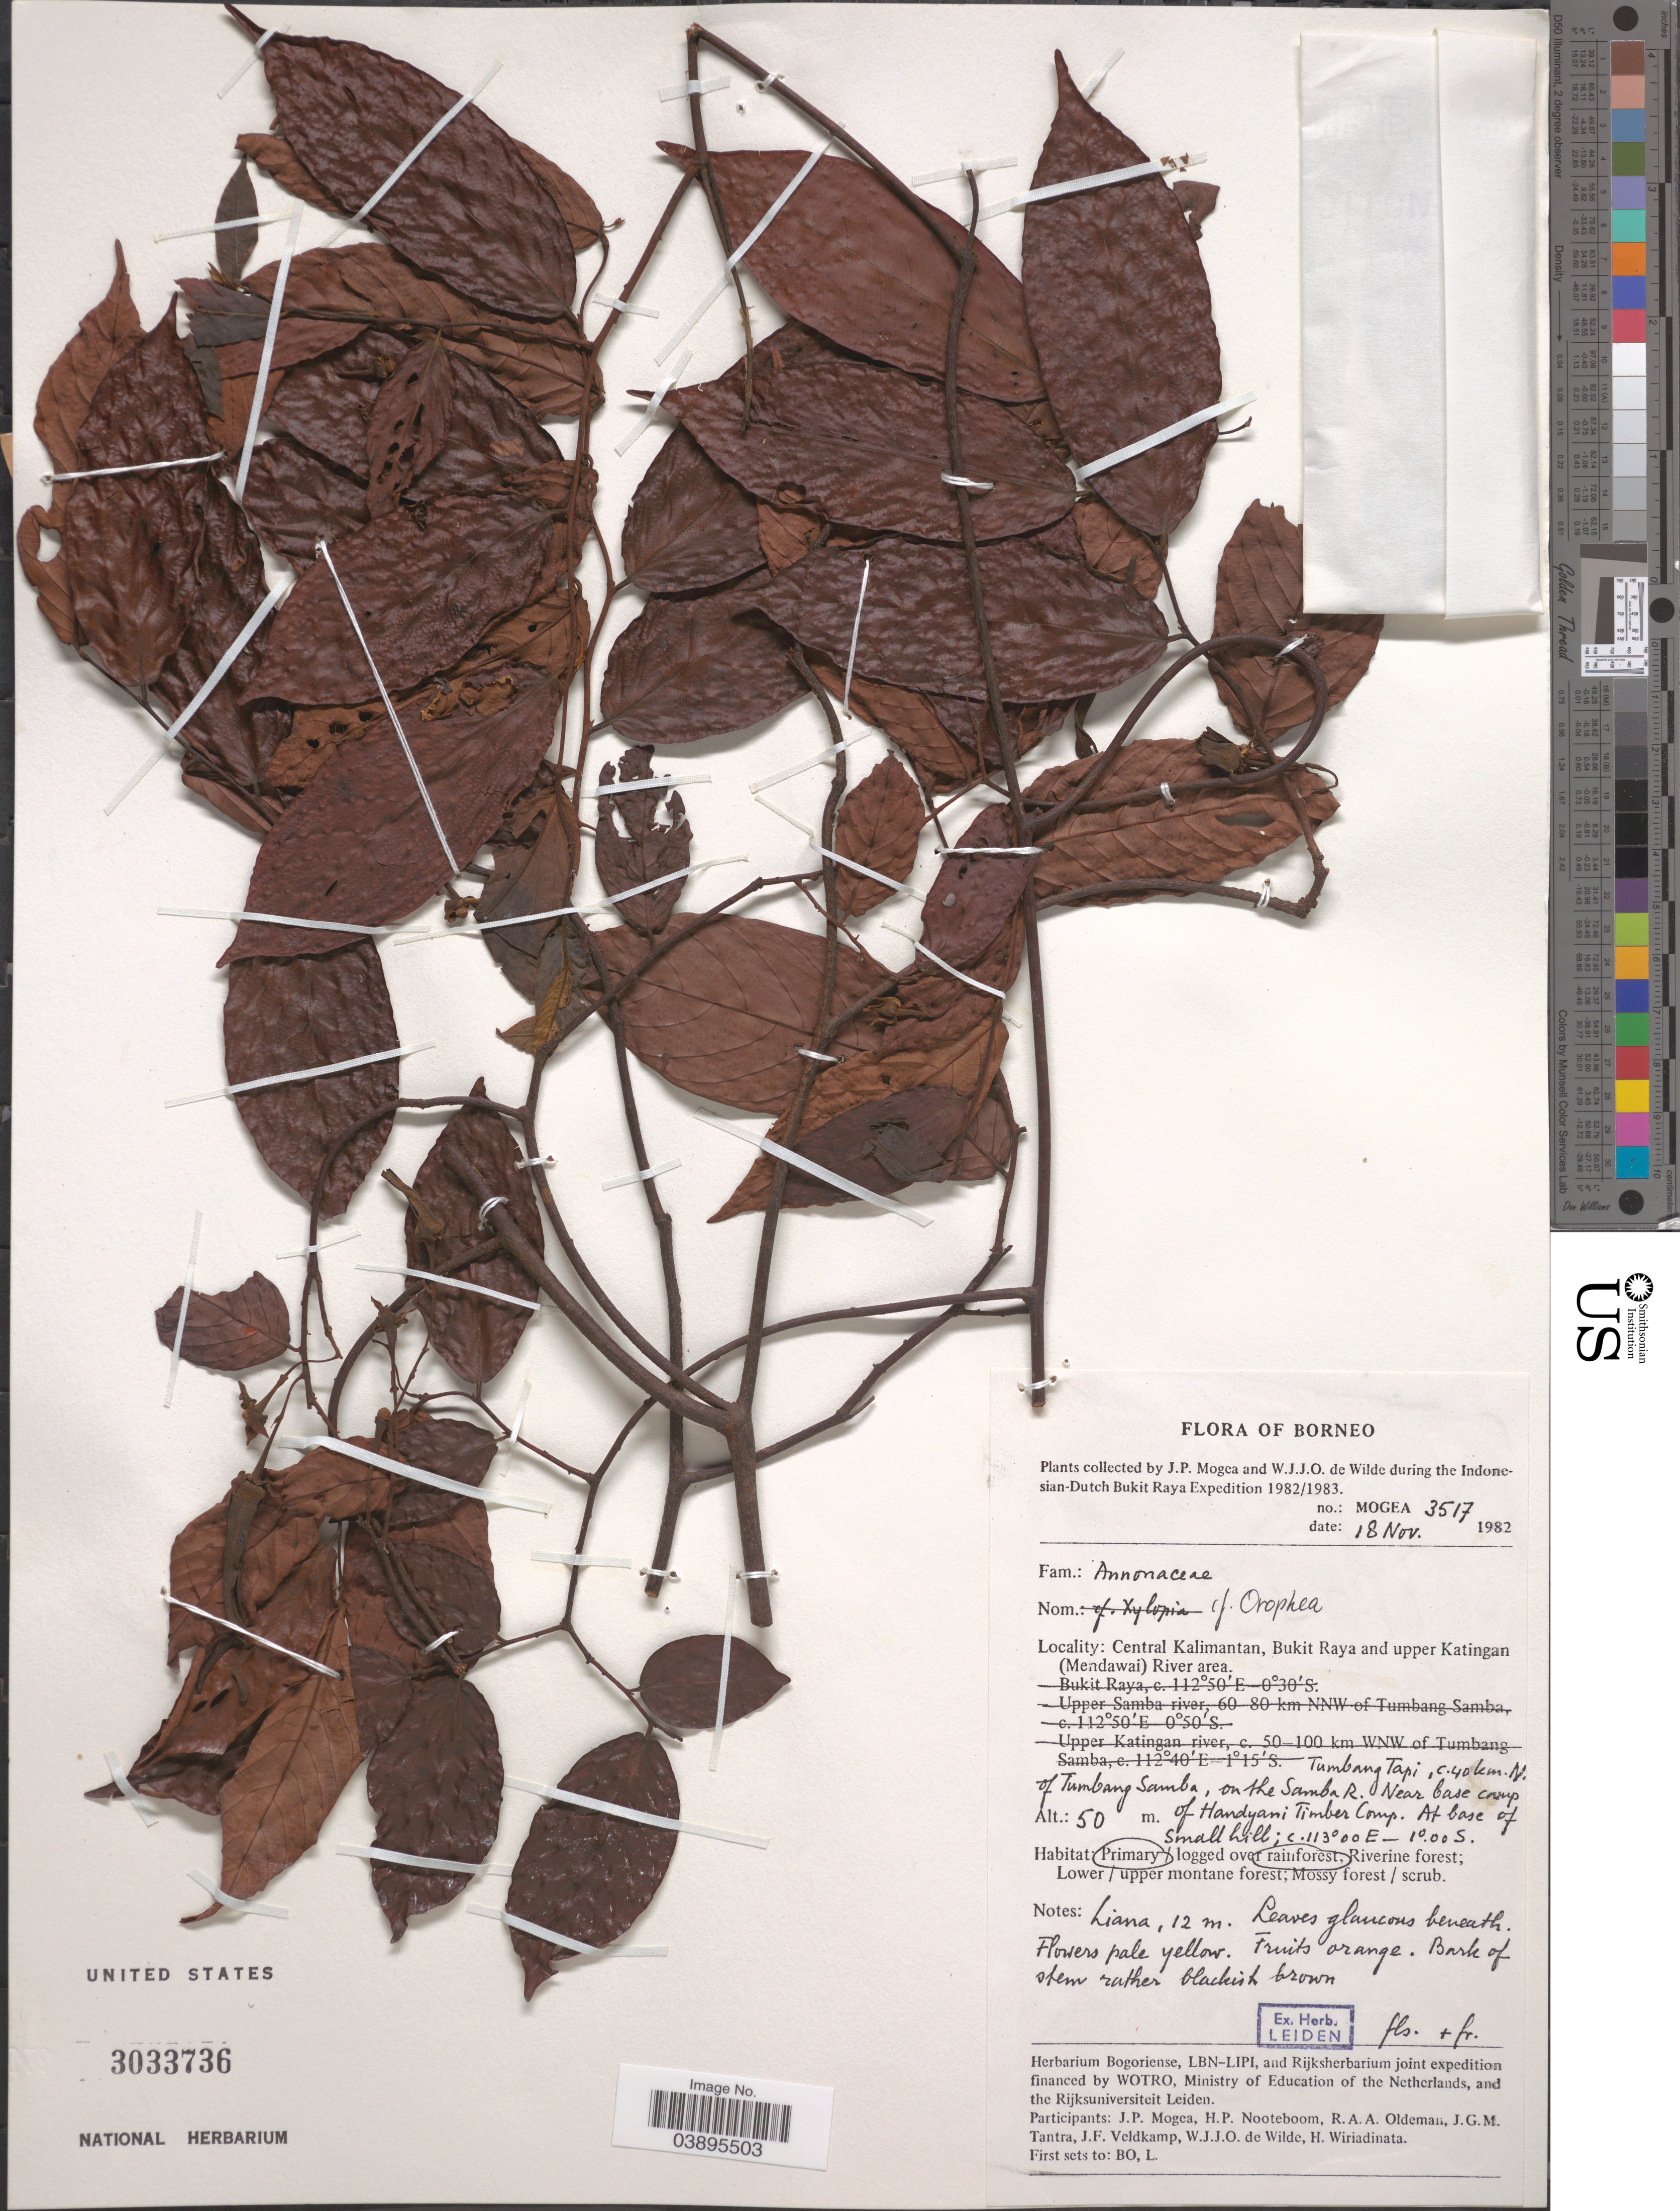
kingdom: Plantae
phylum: Tracheophyta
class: Magnoliopsida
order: Magnoliales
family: Annonaceae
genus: Orophea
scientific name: Orophea sp.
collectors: J. Mogea & W. J. de Wilde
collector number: MOGEA 3517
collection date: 1982-11-18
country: Indonesia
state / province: Kalimantan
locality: Borneo. Central Kalimantan, Bukit Raya and upper Katingan (Mendawai) River area. Tumbang Tapi, c. 40 km. N. of Tumbang Samba, on the Samba R. Near base camp of Handyani Timber Camp. At base of small hill.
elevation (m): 50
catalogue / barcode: US 3033736